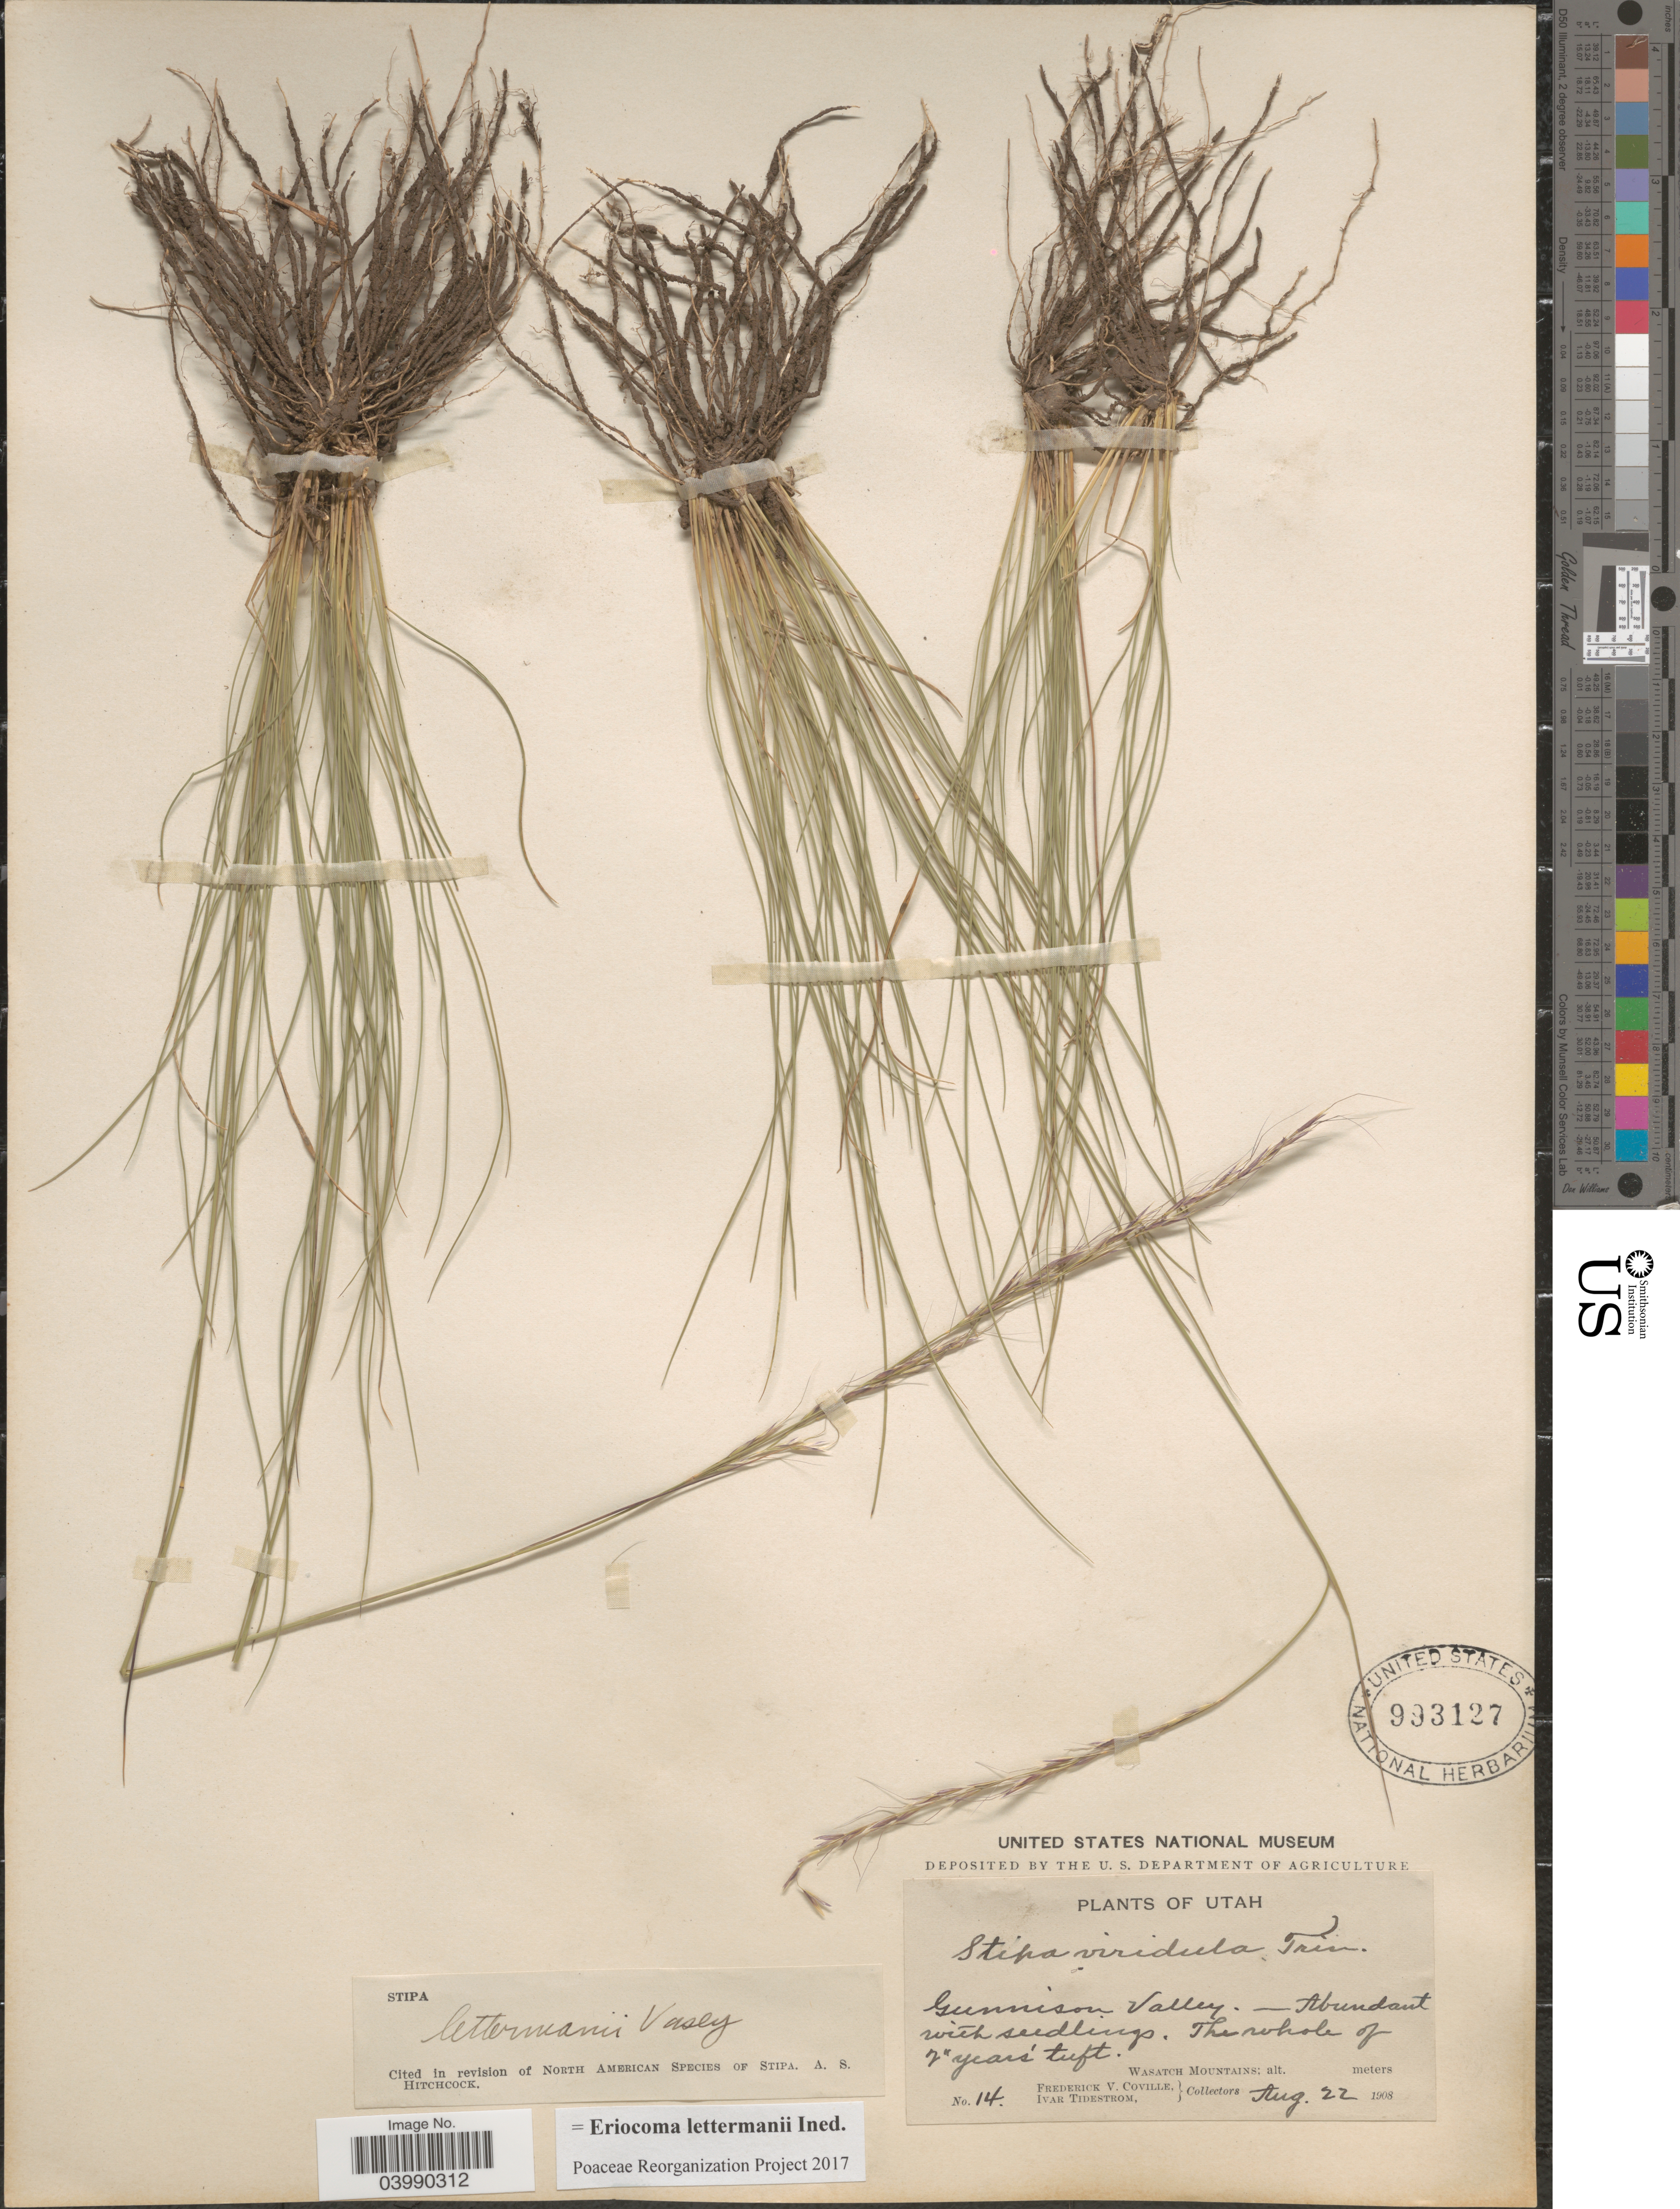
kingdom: Plantae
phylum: Tracheophyta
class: Liliopsida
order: Poales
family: Poaceae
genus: Eriocoma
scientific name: Eriocoma lettermanii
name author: (Vasey) Romasch.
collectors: F. V. Coville & I. F. Tidestrom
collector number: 14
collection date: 1908-08-22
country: United States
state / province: Utah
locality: Gunnison Valley. Wasatch Mountains.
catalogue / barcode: US 993127